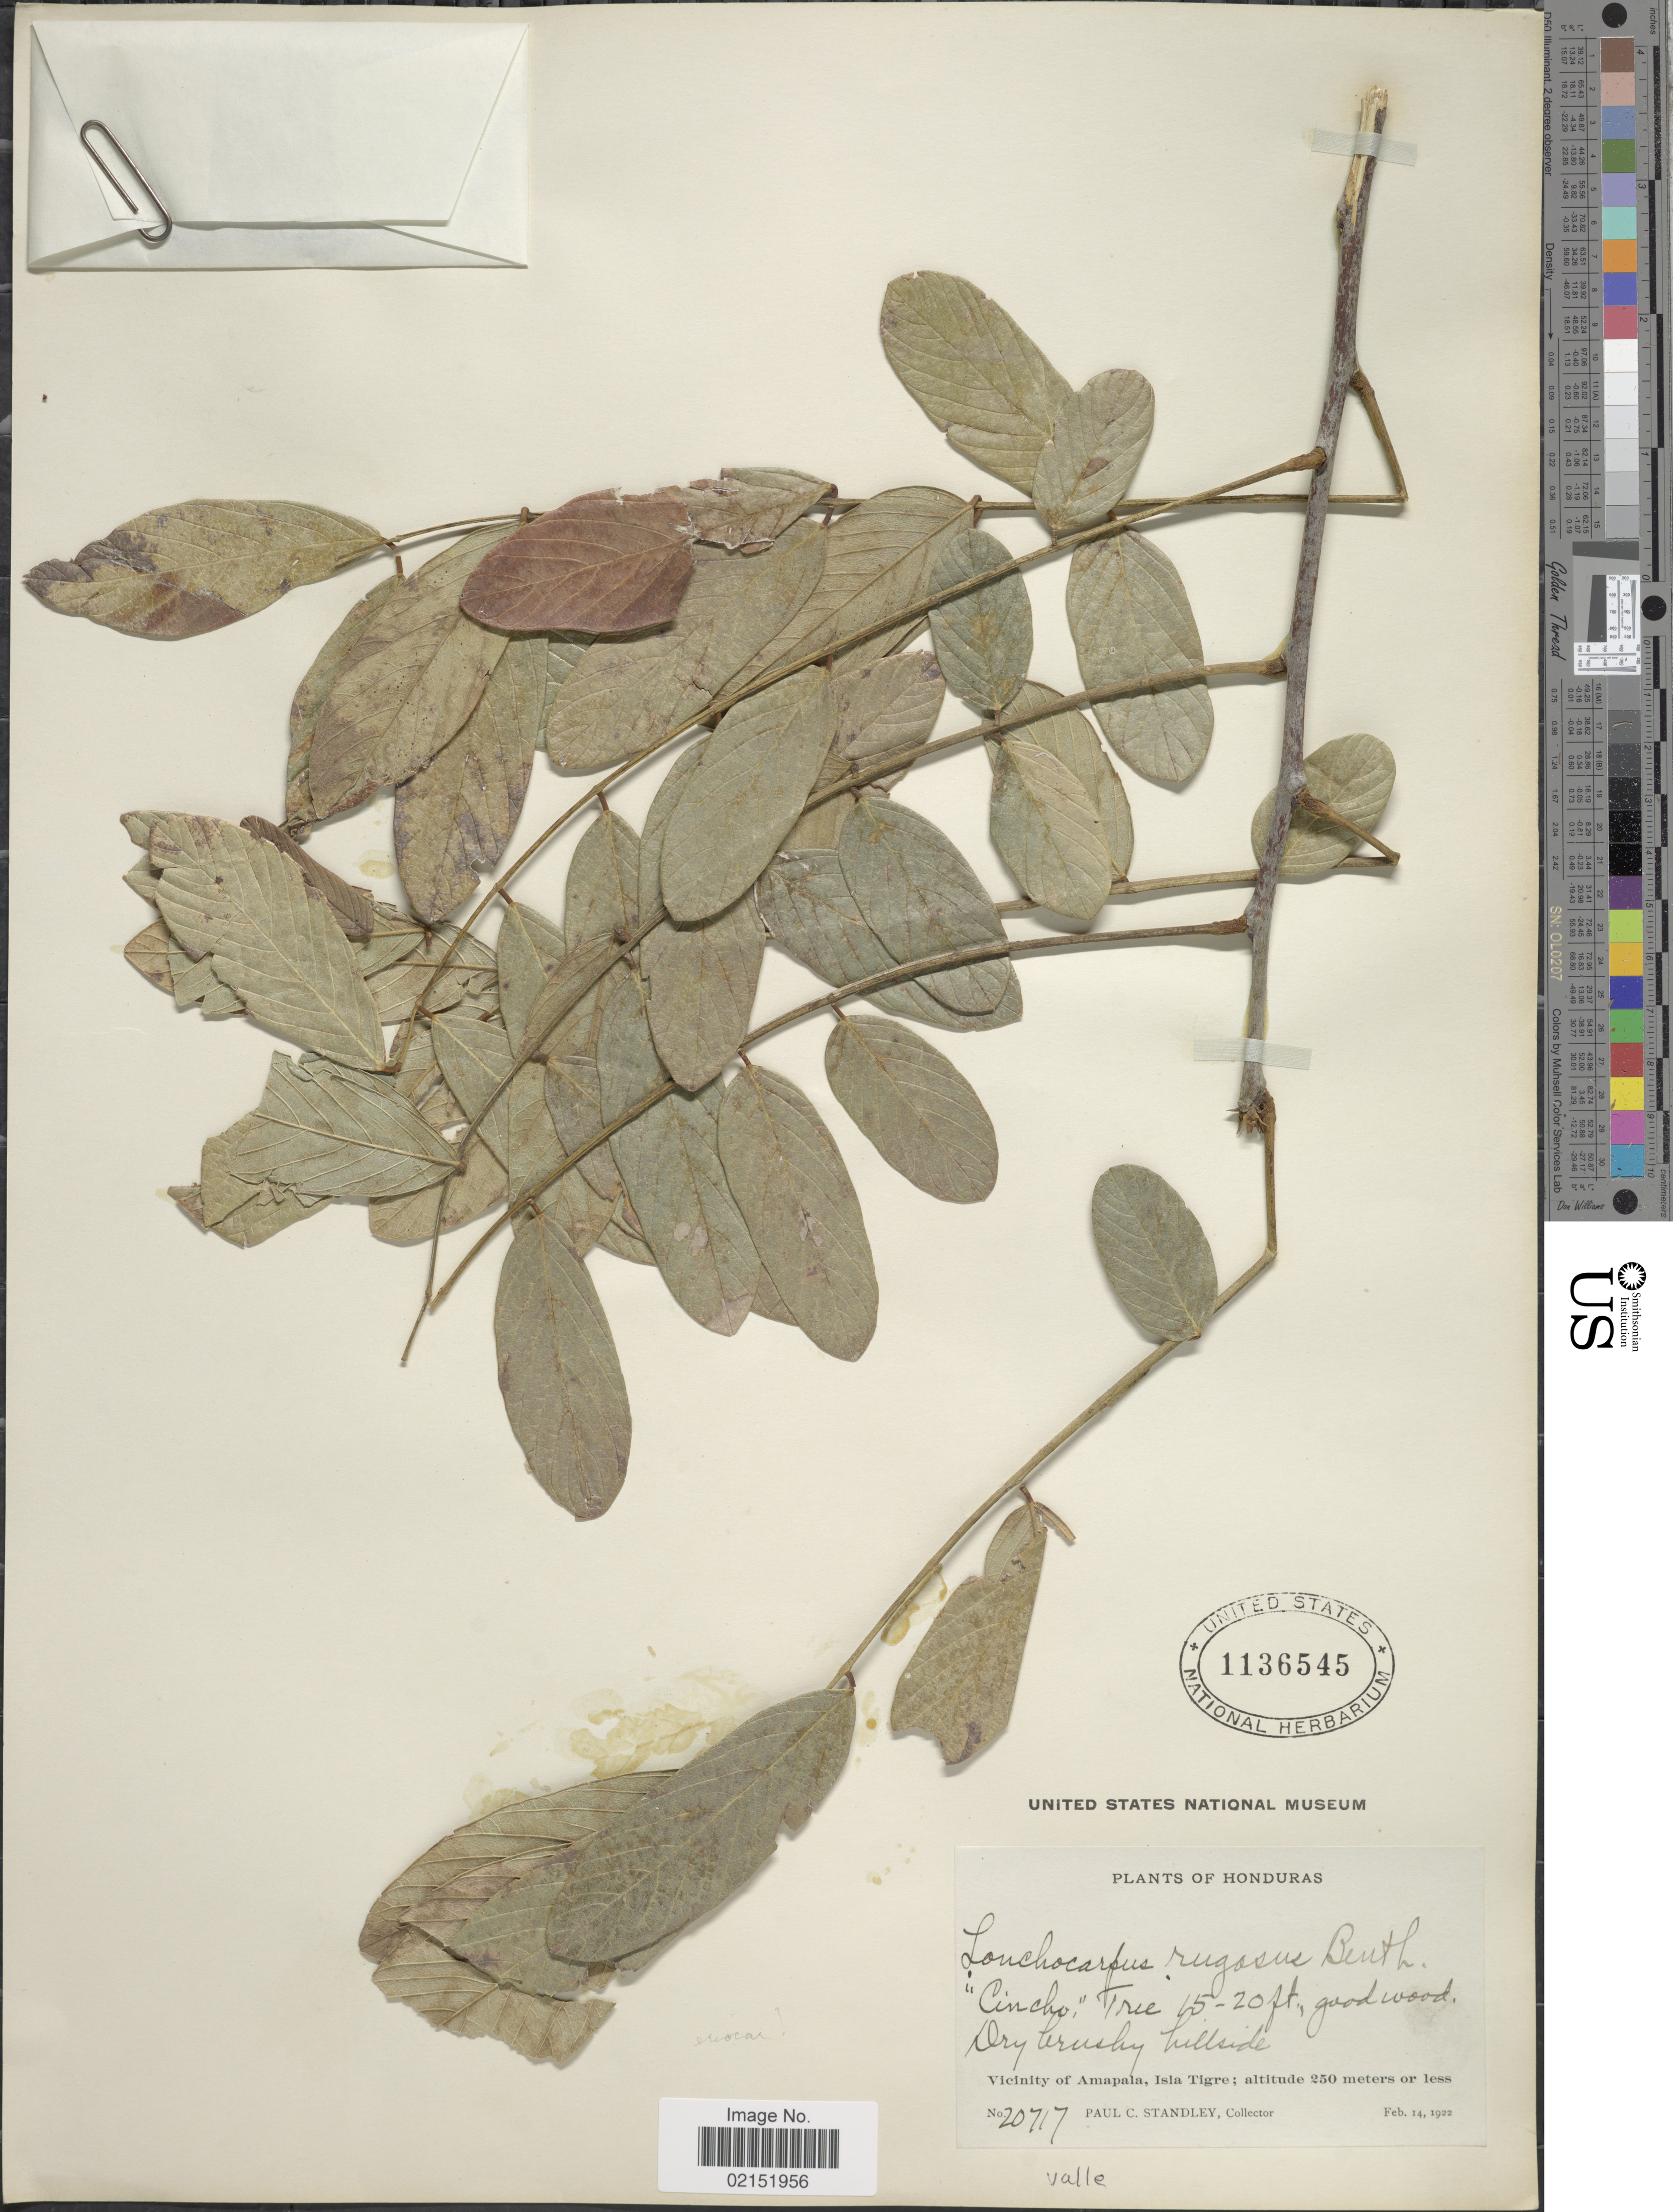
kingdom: Plantae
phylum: Tracheophyta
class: Magnoliopsida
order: Fabales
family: Fabaceae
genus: Lonchocarpus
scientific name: Lonchocarpus rugosus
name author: Benth.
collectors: P. C. Standley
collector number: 20717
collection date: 1922-02-14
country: Honduras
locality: Vicinity of Amapala, Isla Tigre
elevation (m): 250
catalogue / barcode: US 1136545